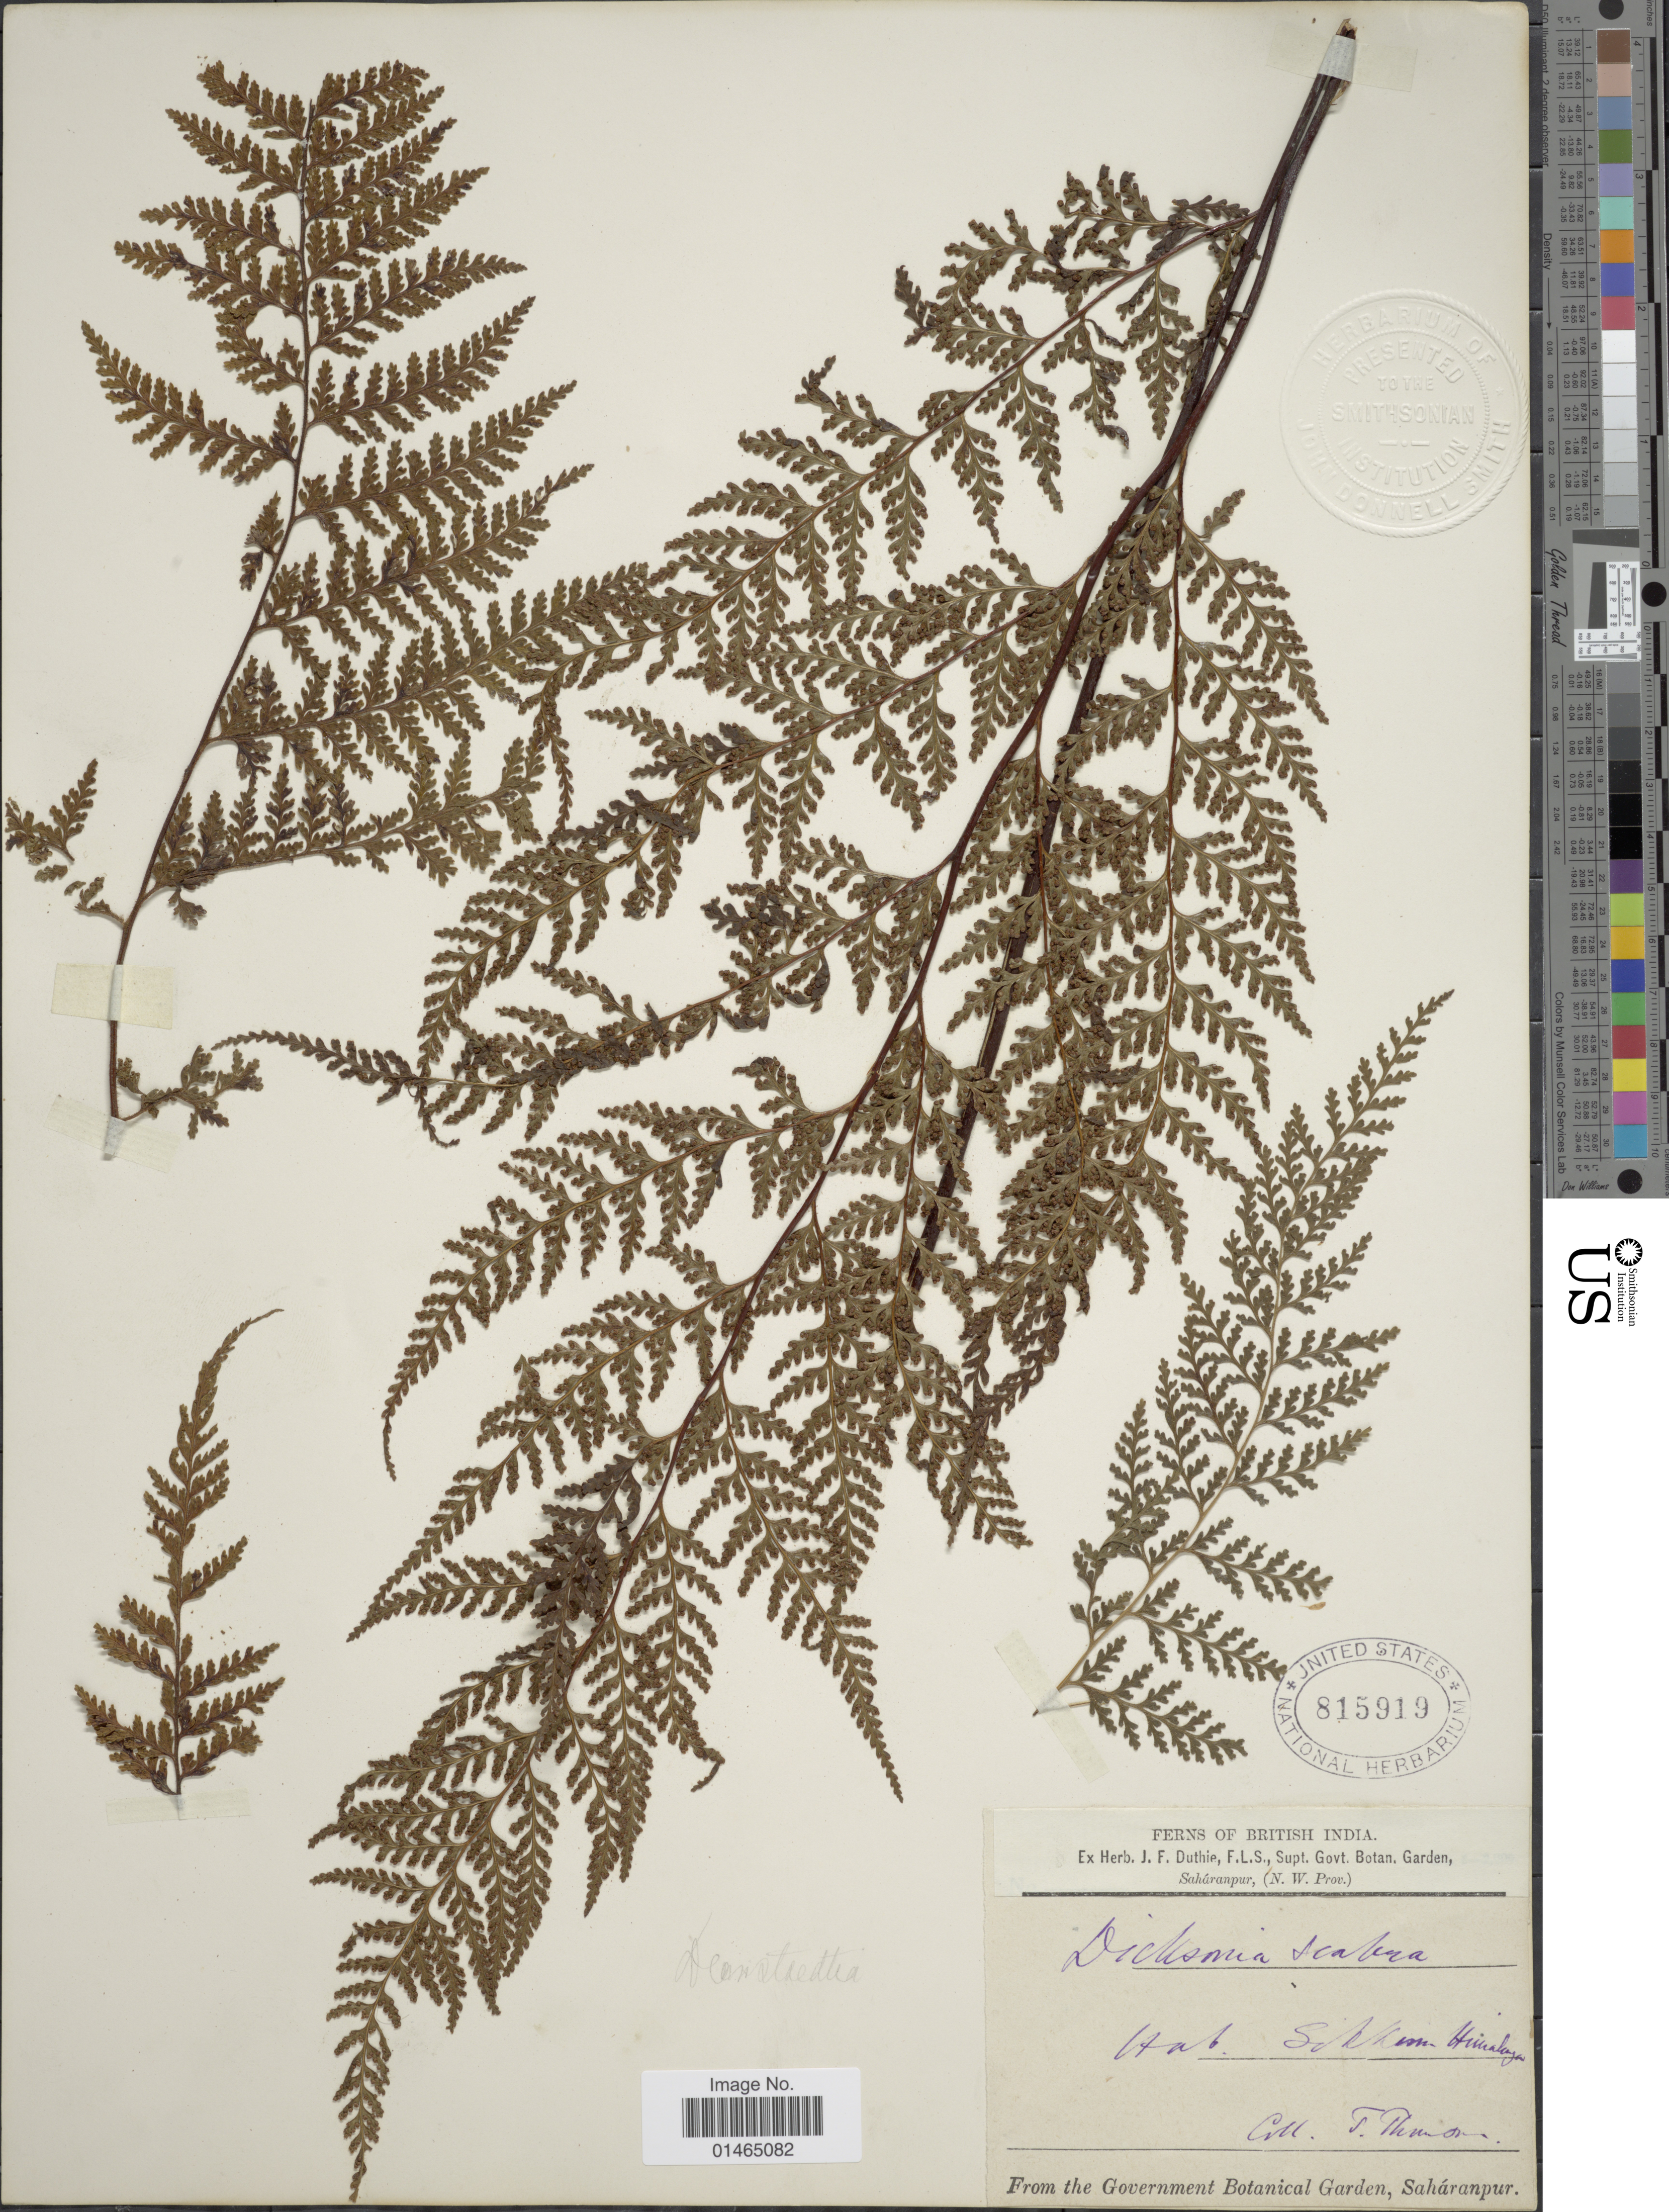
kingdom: Plantae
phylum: Tracheophyta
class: Polypodiopsida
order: Polypodiales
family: Dennstaedtiaceae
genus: Dennstaedtia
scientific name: Dennstaedtia scabra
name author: (Wall. ex Hook.) T. Moore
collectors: T. Thomson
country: India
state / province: Sikkim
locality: Ferns of British India. Saháranpur, (N.W. Prov.). Himalaya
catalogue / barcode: US 815919